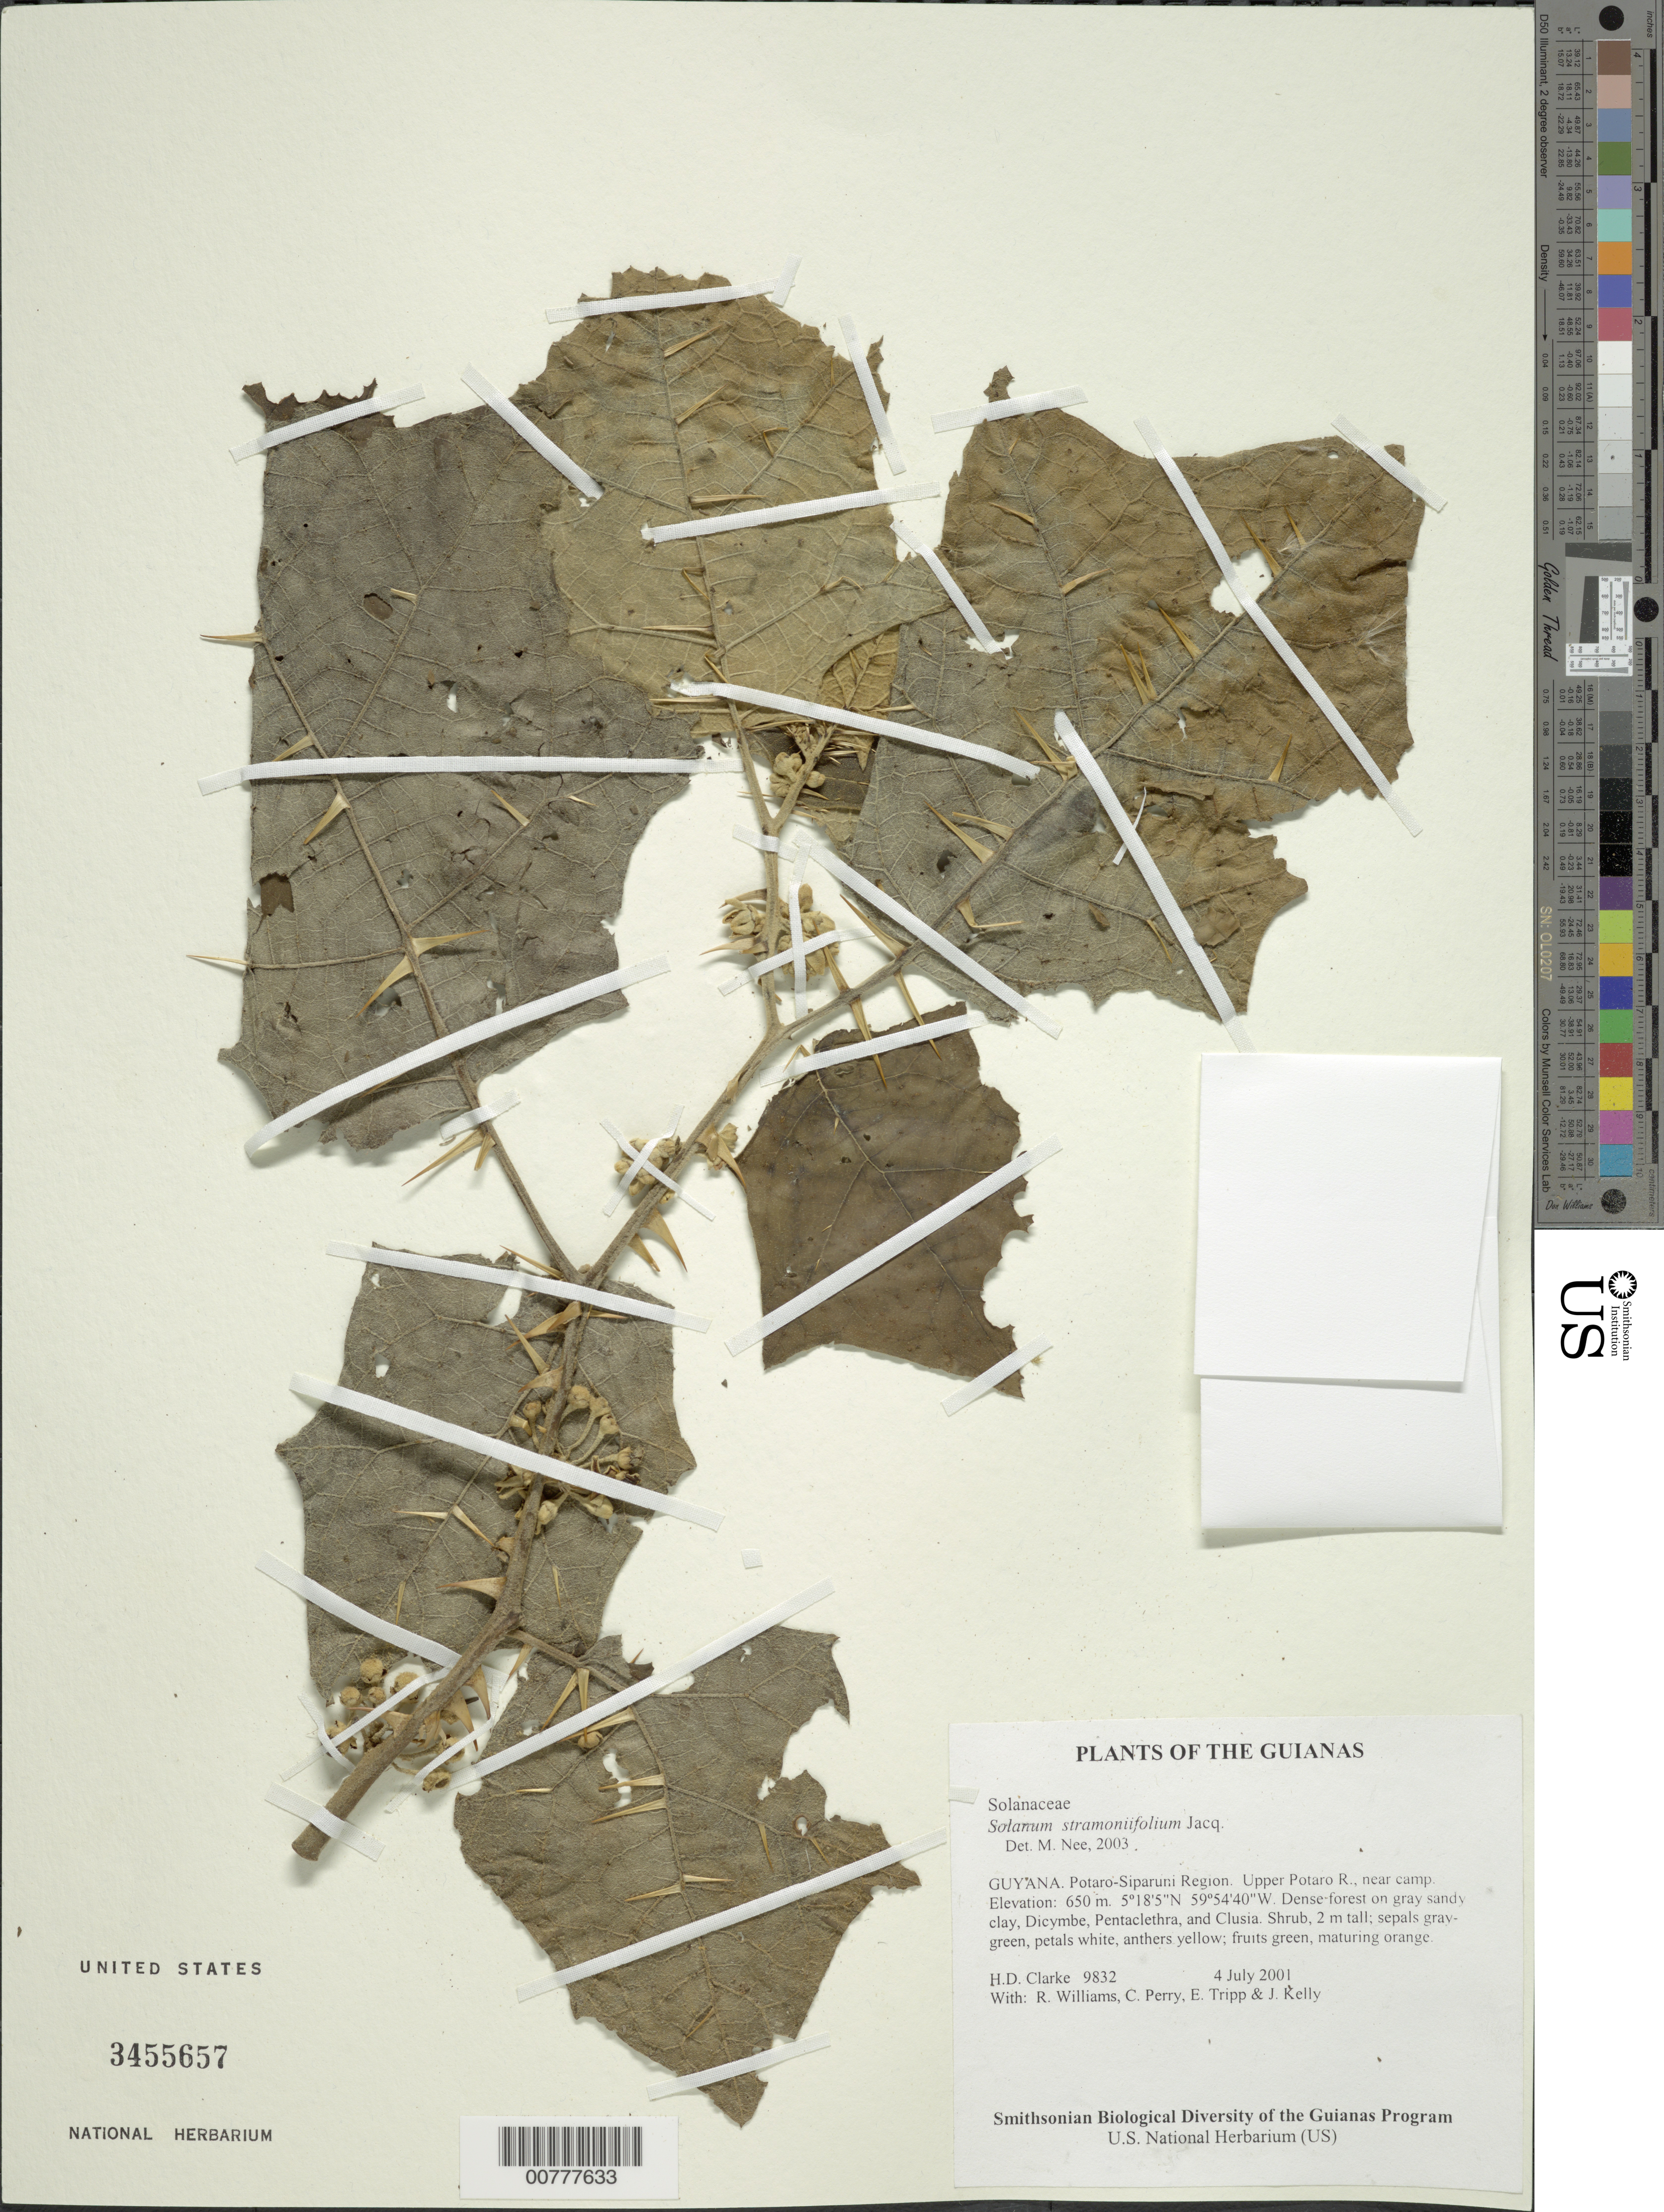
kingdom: Plantae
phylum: Tracheophyta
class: Magnoliopsida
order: Solanales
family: Solanaceae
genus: Solanum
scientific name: Solanum stramoniifolium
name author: Jacq.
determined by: Nee, Michael H.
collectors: H. D. Clarke, R. Williams, C. Perry, E. Tripp & J. Kelly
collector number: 9832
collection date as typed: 7 Jul 2001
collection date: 2001-07-07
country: Guyana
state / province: Potaro-Siparuni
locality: Upper Potaro R., near camp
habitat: Dense forest on gray sandy clay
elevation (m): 650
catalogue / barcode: US 3455657